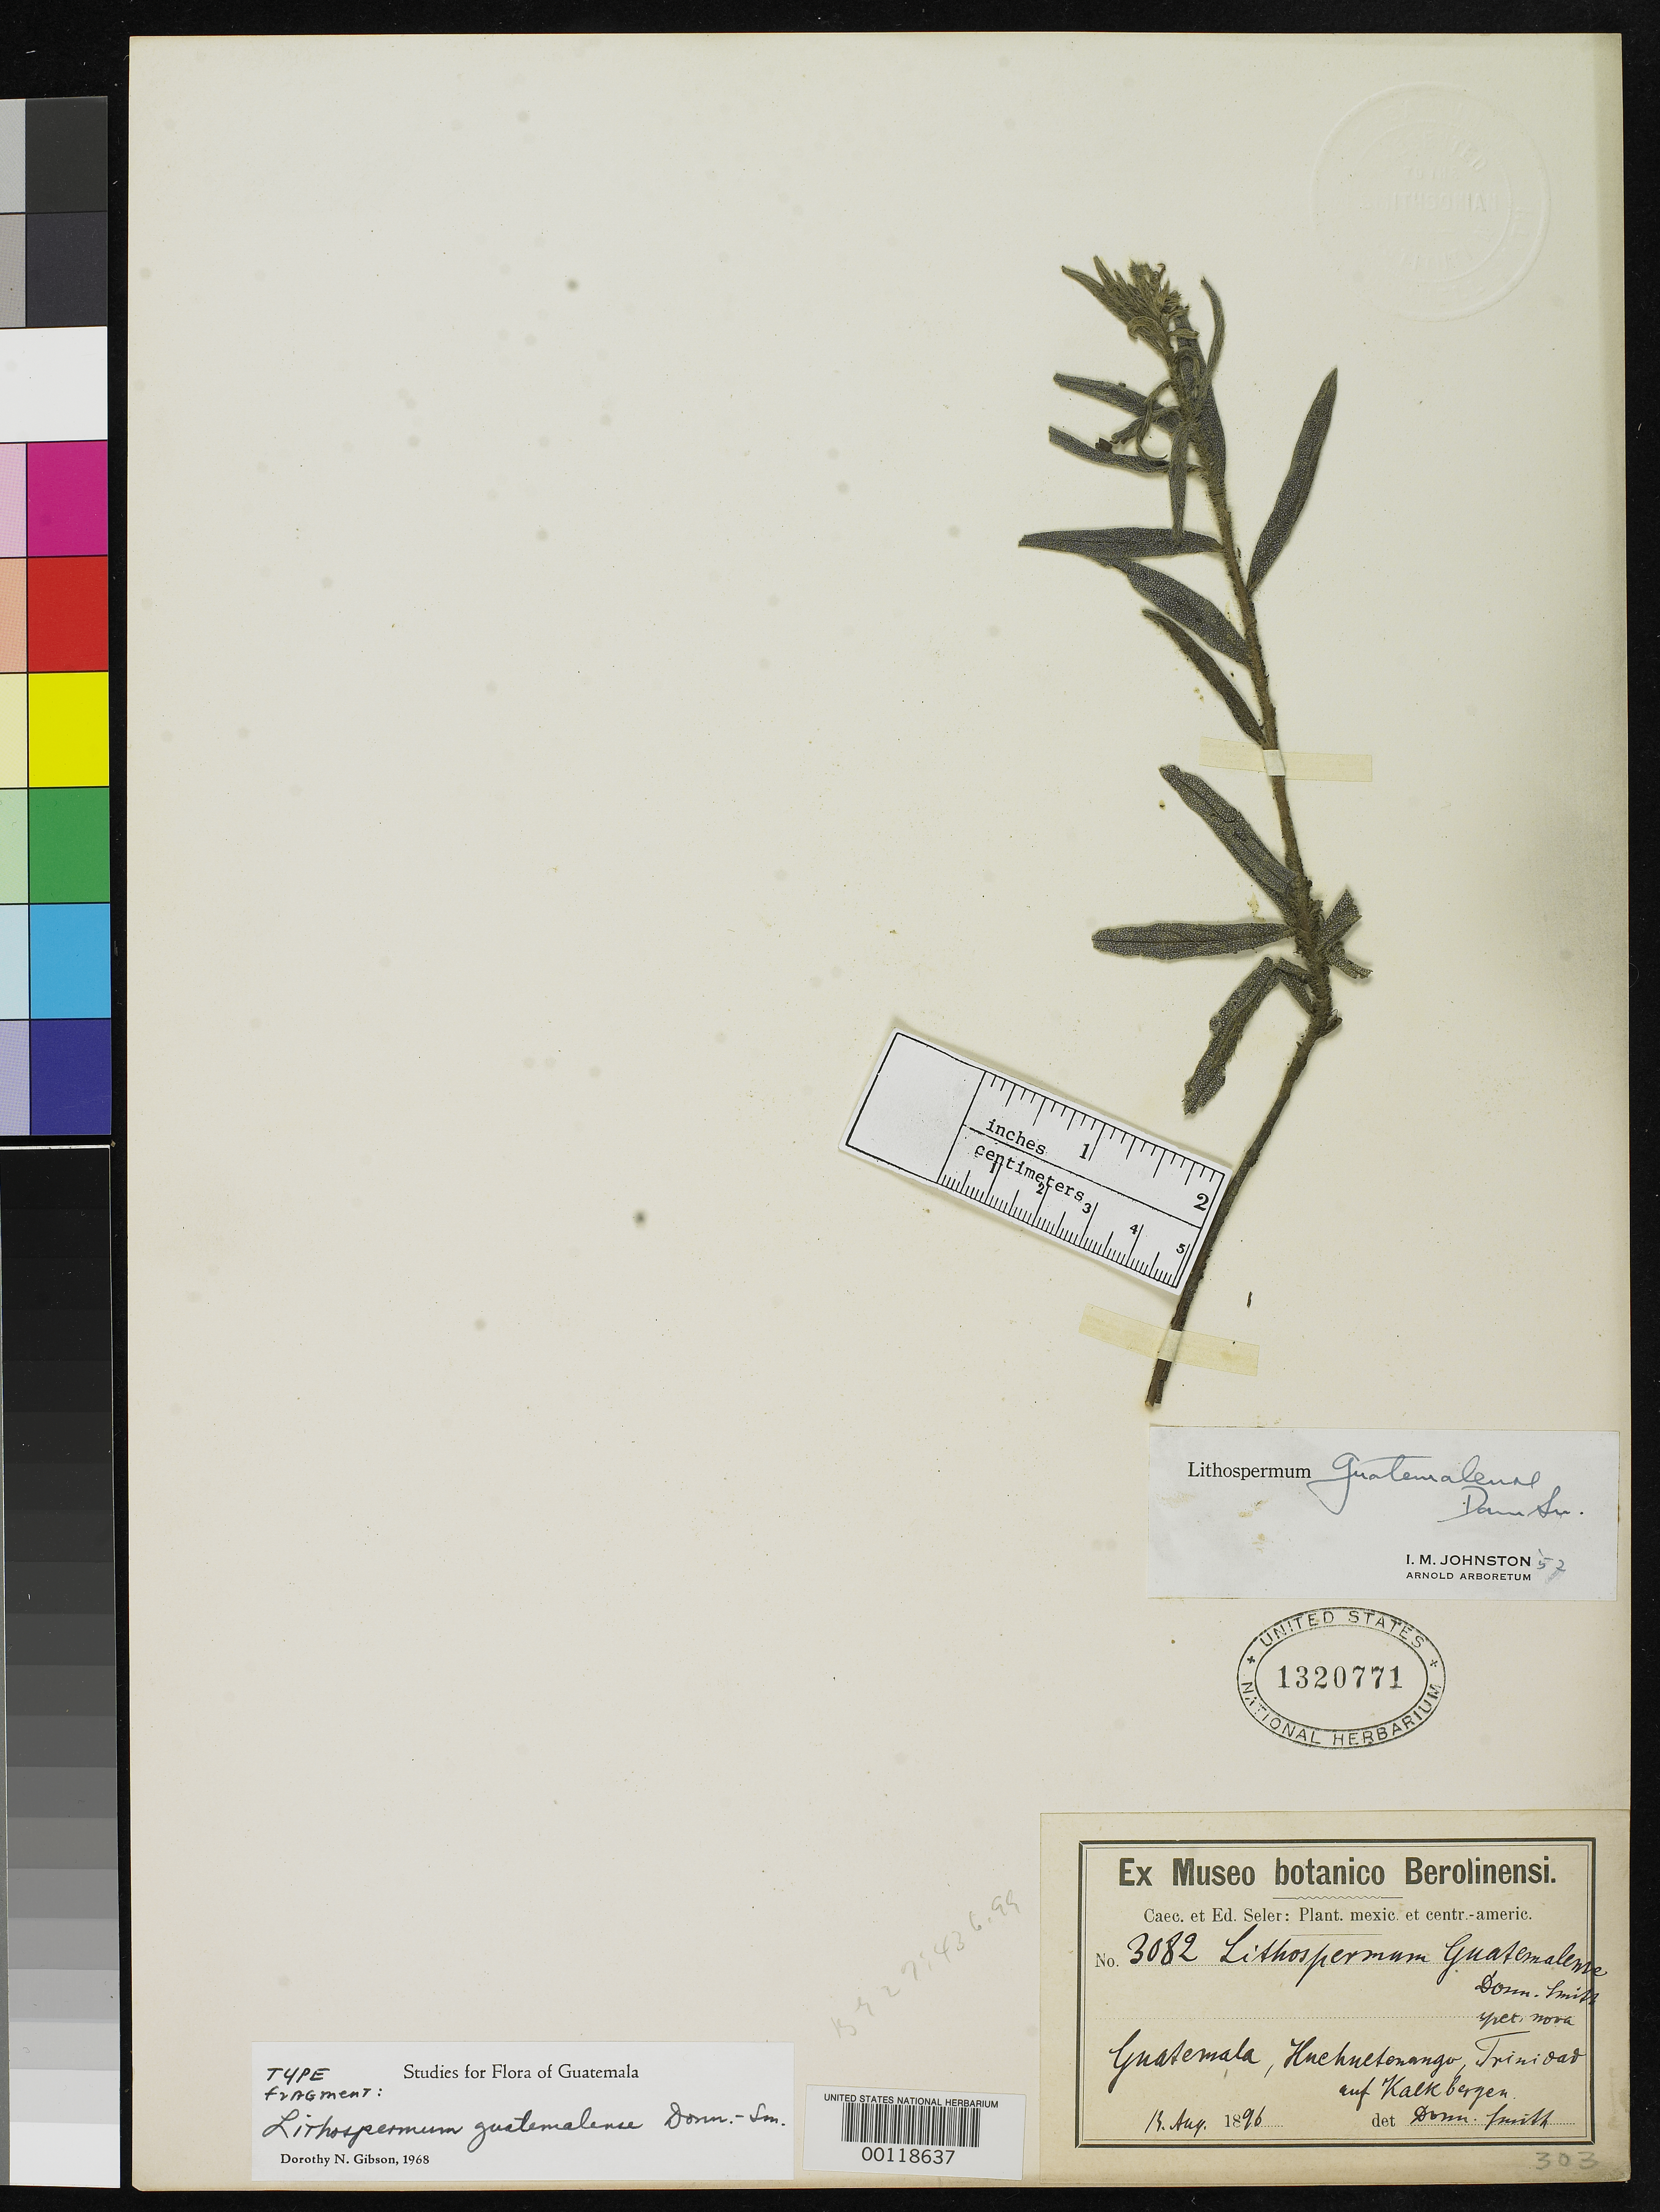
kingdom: Plantae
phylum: Tracheophyta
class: Magnoliopsida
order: Boraginales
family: Boraginaceae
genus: Lithospermum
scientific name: Lithospermum guatemalense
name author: Donn. Sm.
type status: Type Collection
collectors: E. Seler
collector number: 3082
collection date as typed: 13 Aug 1896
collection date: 1896-08-13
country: Guatemala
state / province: Huehuetenango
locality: Trinidad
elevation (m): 1800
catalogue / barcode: US 1320771